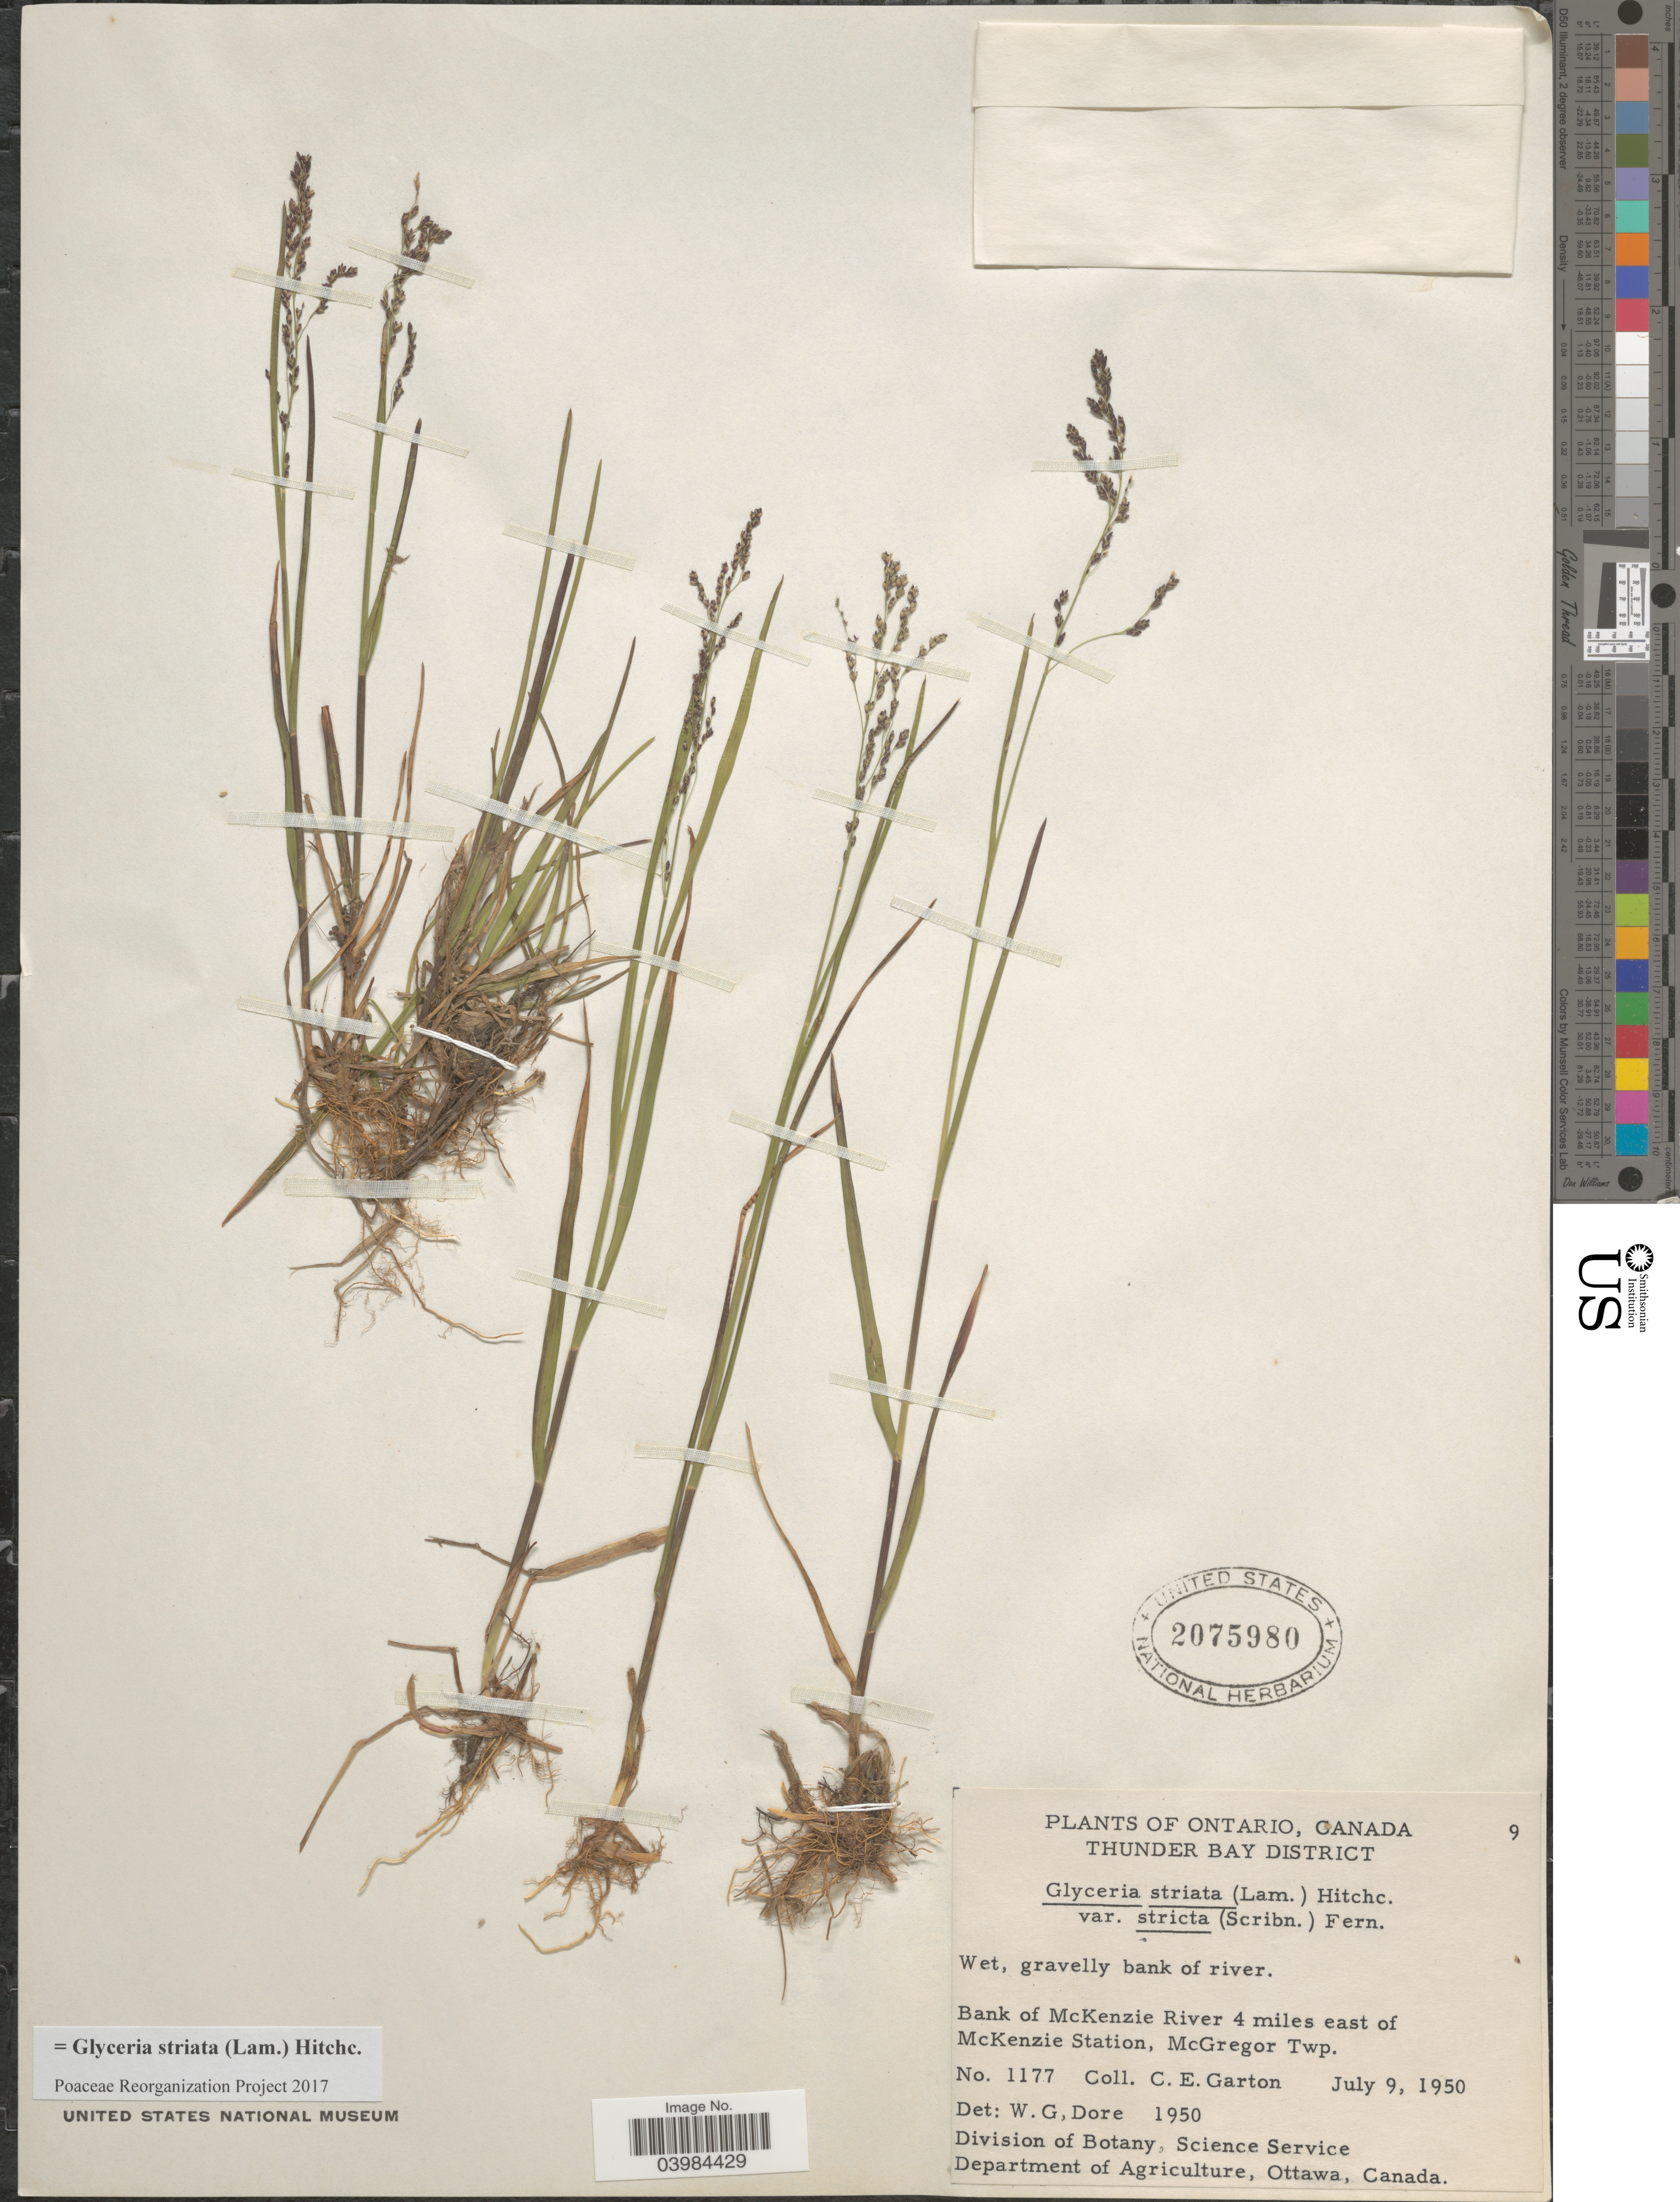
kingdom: Plantae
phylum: Tracheophyta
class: Liliopsida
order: Poales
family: Poaceae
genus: Glyceria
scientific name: Glyceria striata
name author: (Lam.) Hitchc.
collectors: C. E. Garton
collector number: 1177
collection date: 1950-07-09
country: Canada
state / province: Ontario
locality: Thunder Bay District. Bank of McKenzie River 4 miles east of McKenzie Station, McGregor Twp.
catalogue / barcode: US 2075980